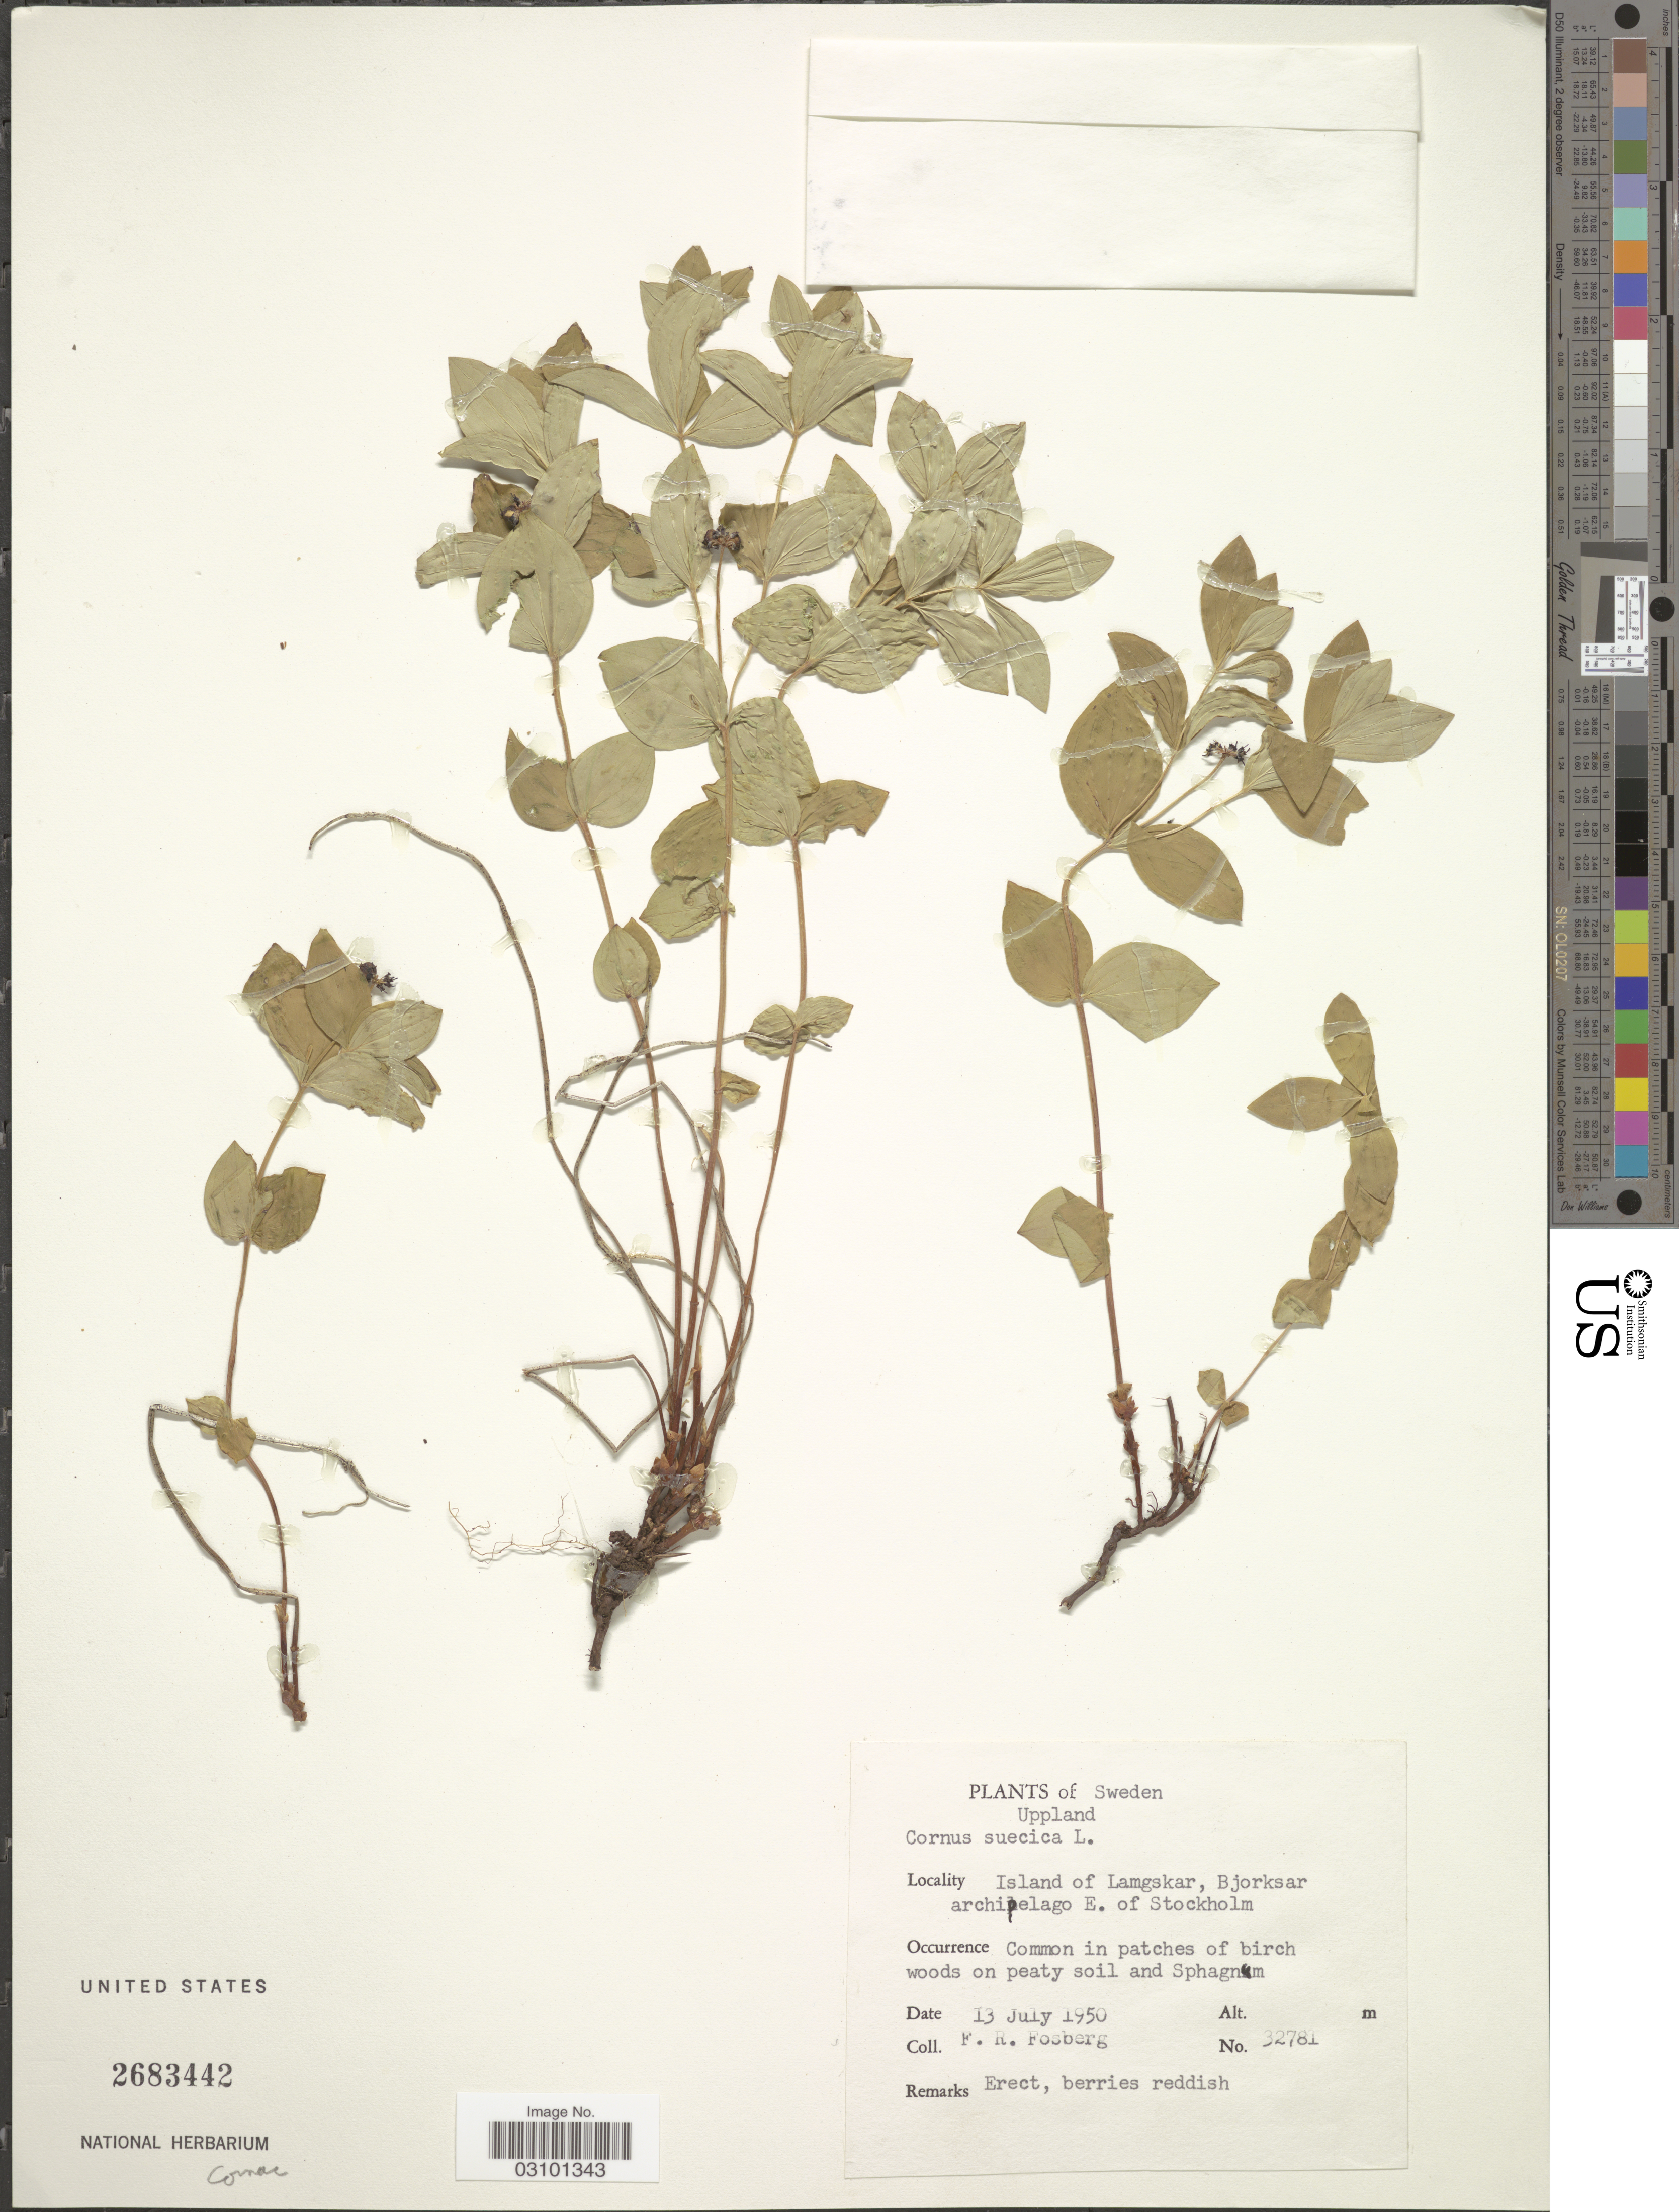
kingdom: Plantae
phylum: Tracheophyta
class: Magnoliopsida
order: Cornales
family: Cornaceae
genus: Cornus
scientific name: Cornus suecica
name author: L.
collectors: F. R. Fosberg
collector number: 32781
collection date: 1950-07-13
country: Sweden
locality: Uppland. Island of Lamgskar, Bjorksar archipelago E. of Stockholm.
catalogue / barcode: US 2683442